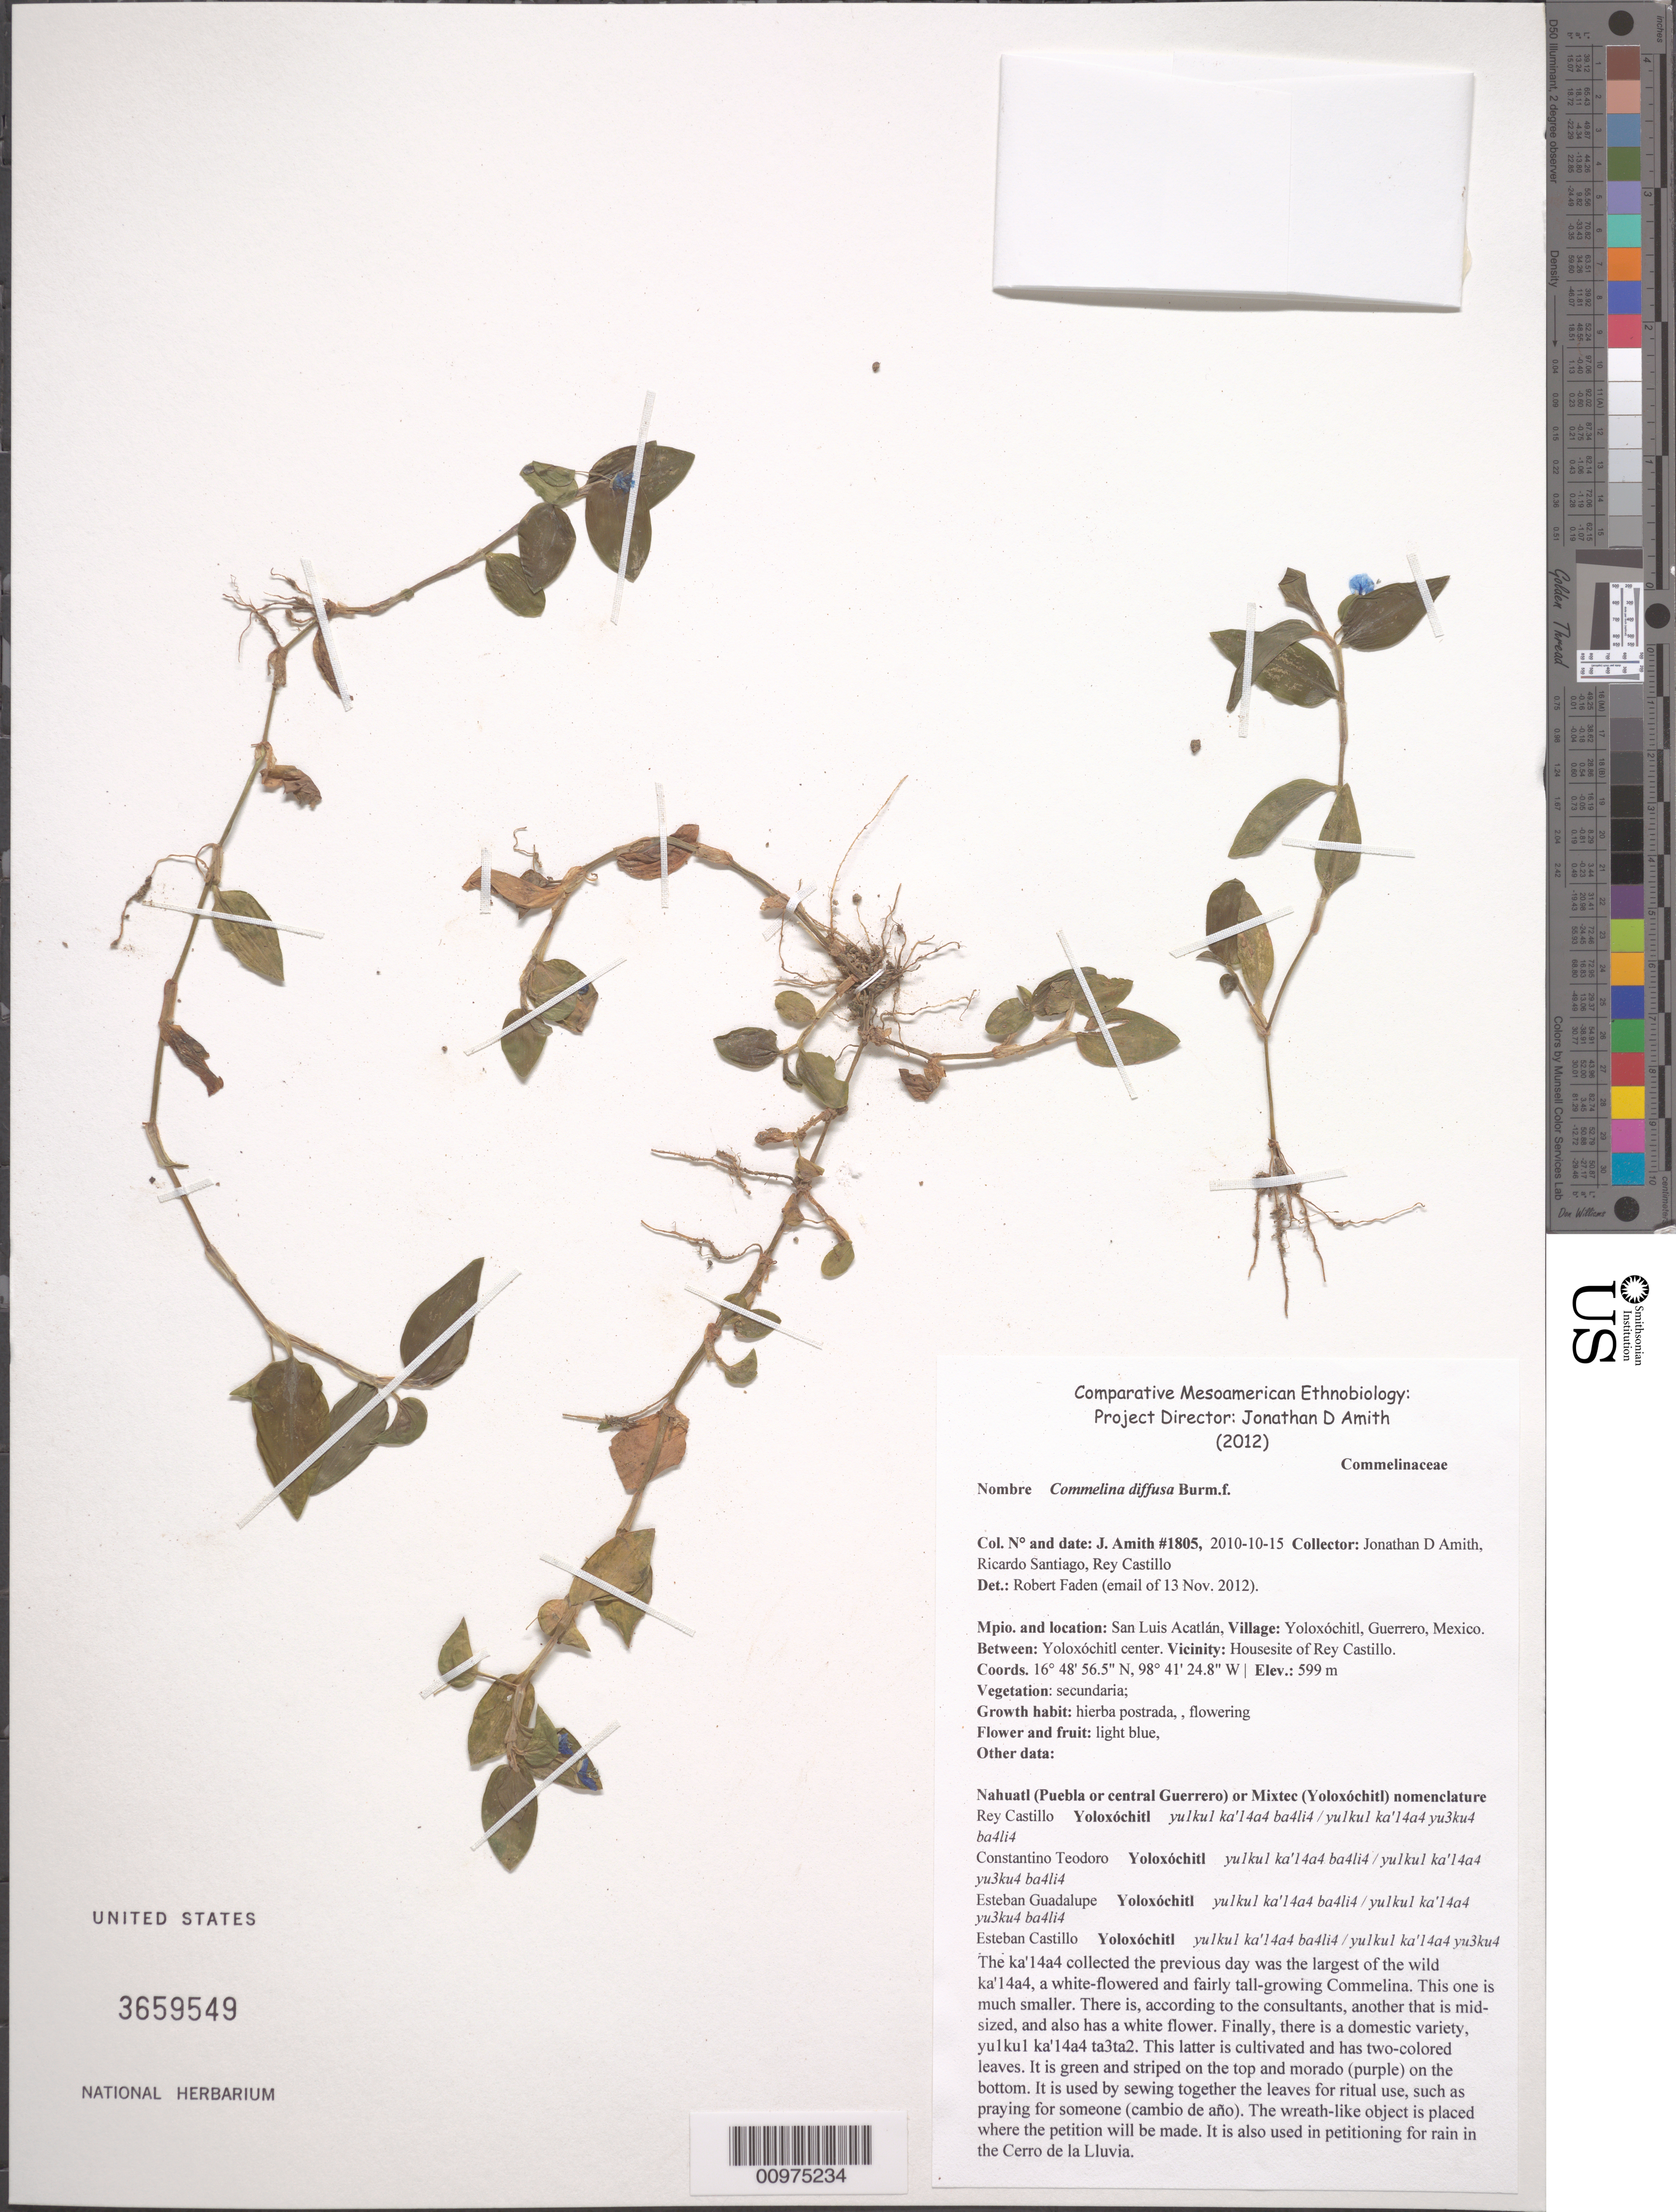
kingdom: Plantae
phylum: Tracheophyta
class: Liliopsida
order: Commelinales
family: Commelinaceae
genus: Commelina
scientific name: Commelina diffusa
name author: Burm. f.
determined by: Faden, Robert B., (US), Smithsonian Institution - National Museum of Natural History (UNITED STATES)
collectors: J. D. Amith et al.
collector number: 1805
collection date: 2010-10-15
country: Mexico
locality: San Luis Acatlan, Village: Yoloxochitl, Guerrero, Mexico. Between: Yoloxochitl center. Vicinity: Housesite of Rey Castillo.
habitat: secundaria;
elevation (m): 599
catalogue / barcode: US 3659549